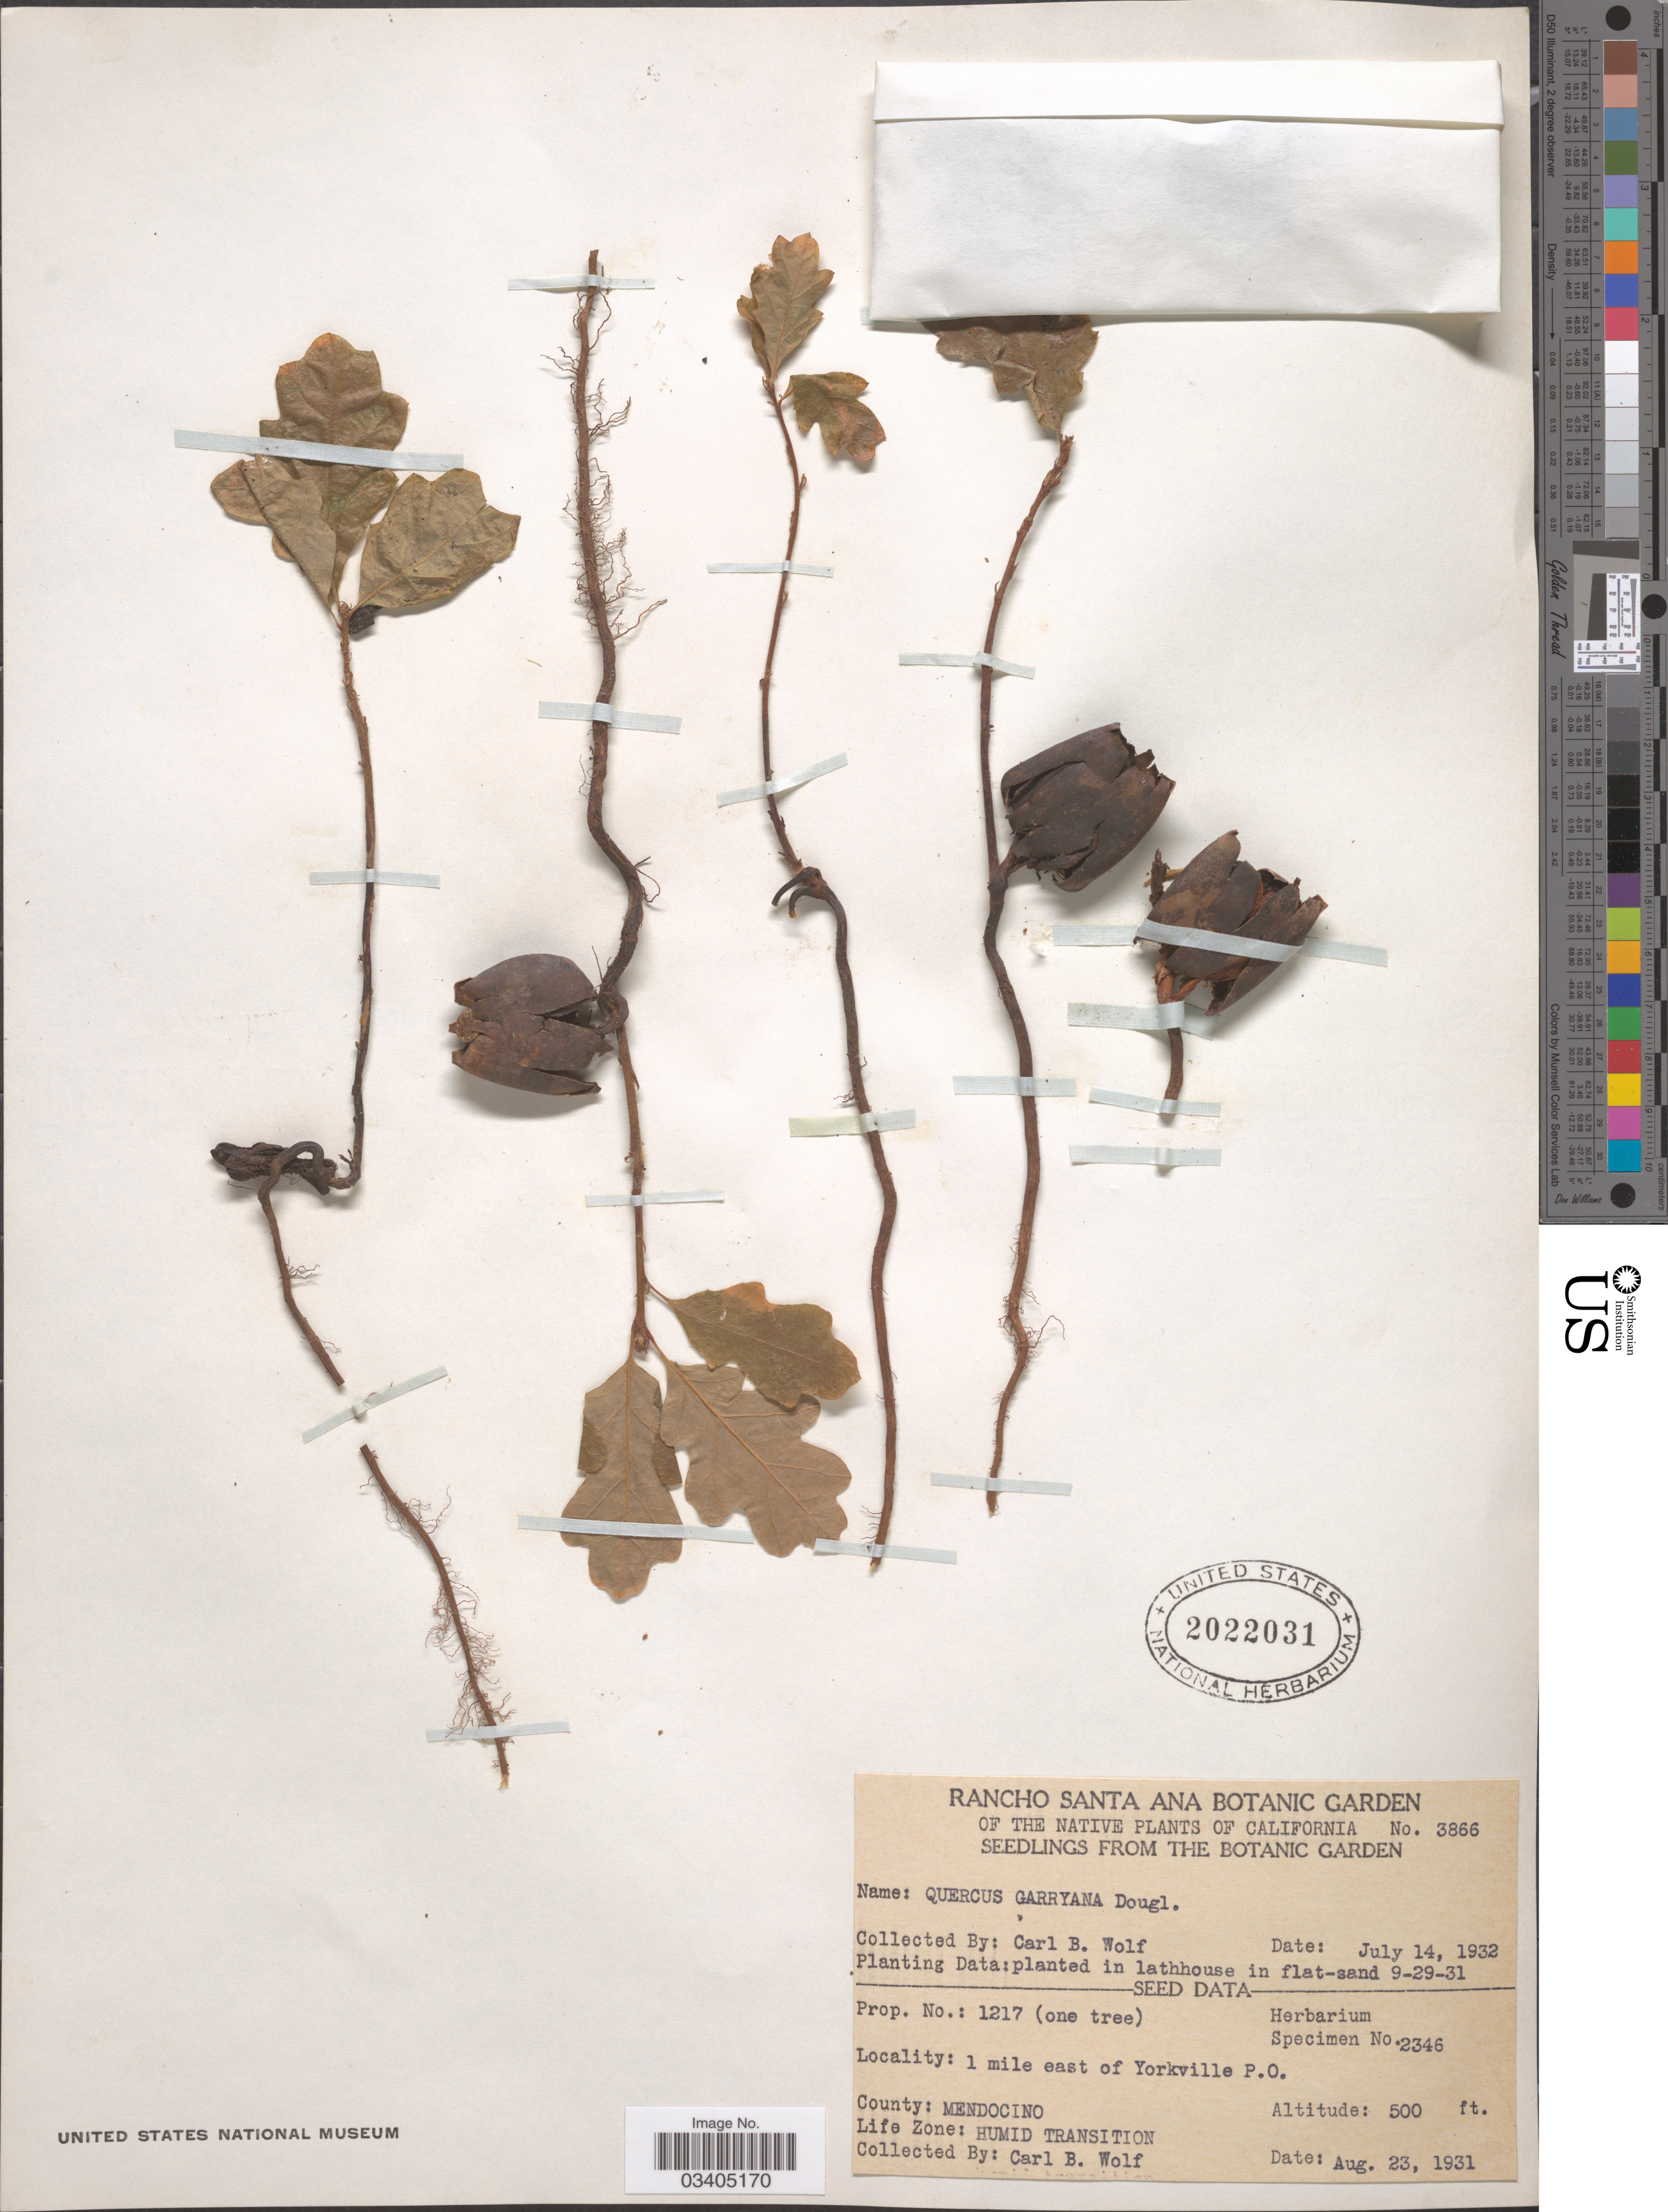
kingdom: Plantae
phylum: Tracheophyta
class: Magnoliopsida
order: Fagales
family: Fagaceae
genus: Quercus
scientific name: Quercus garryana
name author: Douglas ex Hook.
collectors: C. B. Wolf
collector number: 3866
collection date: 1932-07-14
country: United States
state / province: California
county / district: Orange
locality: Rancho Santa Ana Botanic Garden.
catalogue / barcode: US 2022031